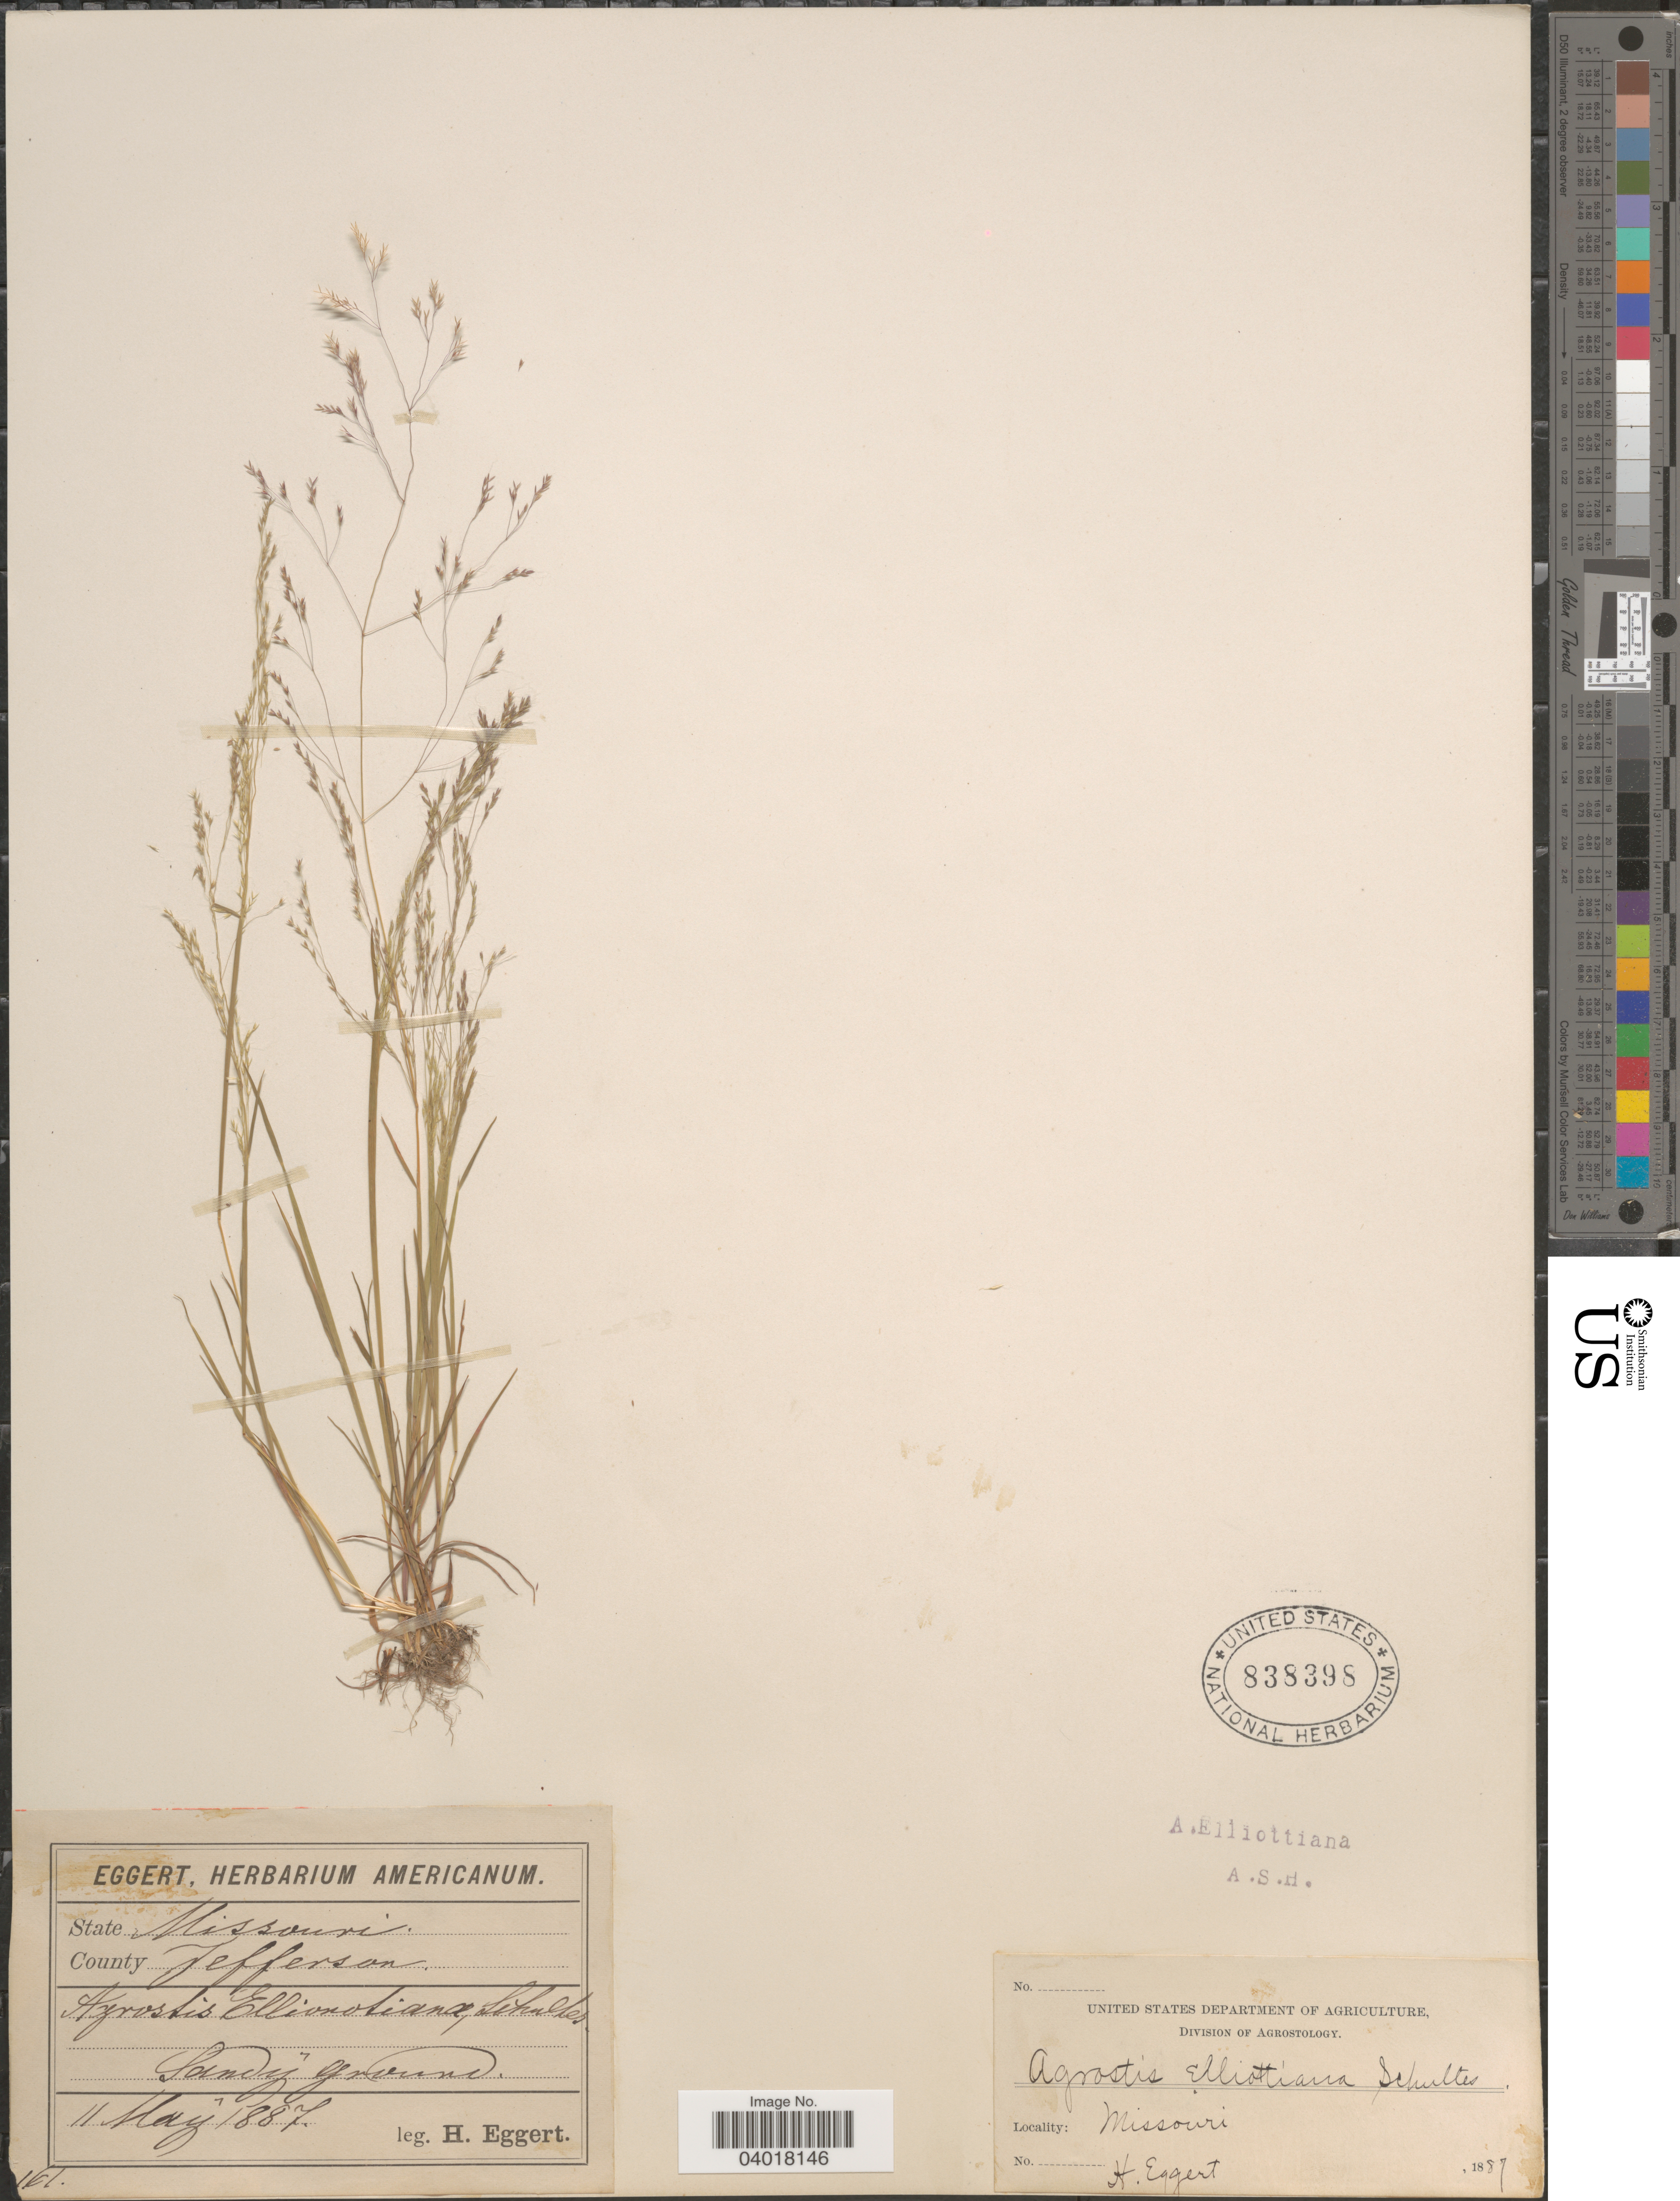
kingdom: Plantae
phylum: Tracheophyta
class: Liliopsida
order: Poales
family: Poaceae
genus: Agrostis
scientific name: Agrostis elliottiana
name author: Schult.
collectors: H. Eggert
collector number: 161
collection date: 1887-05-11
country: United States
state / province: Missouri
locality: County Jefferson.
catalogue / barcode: US 838398